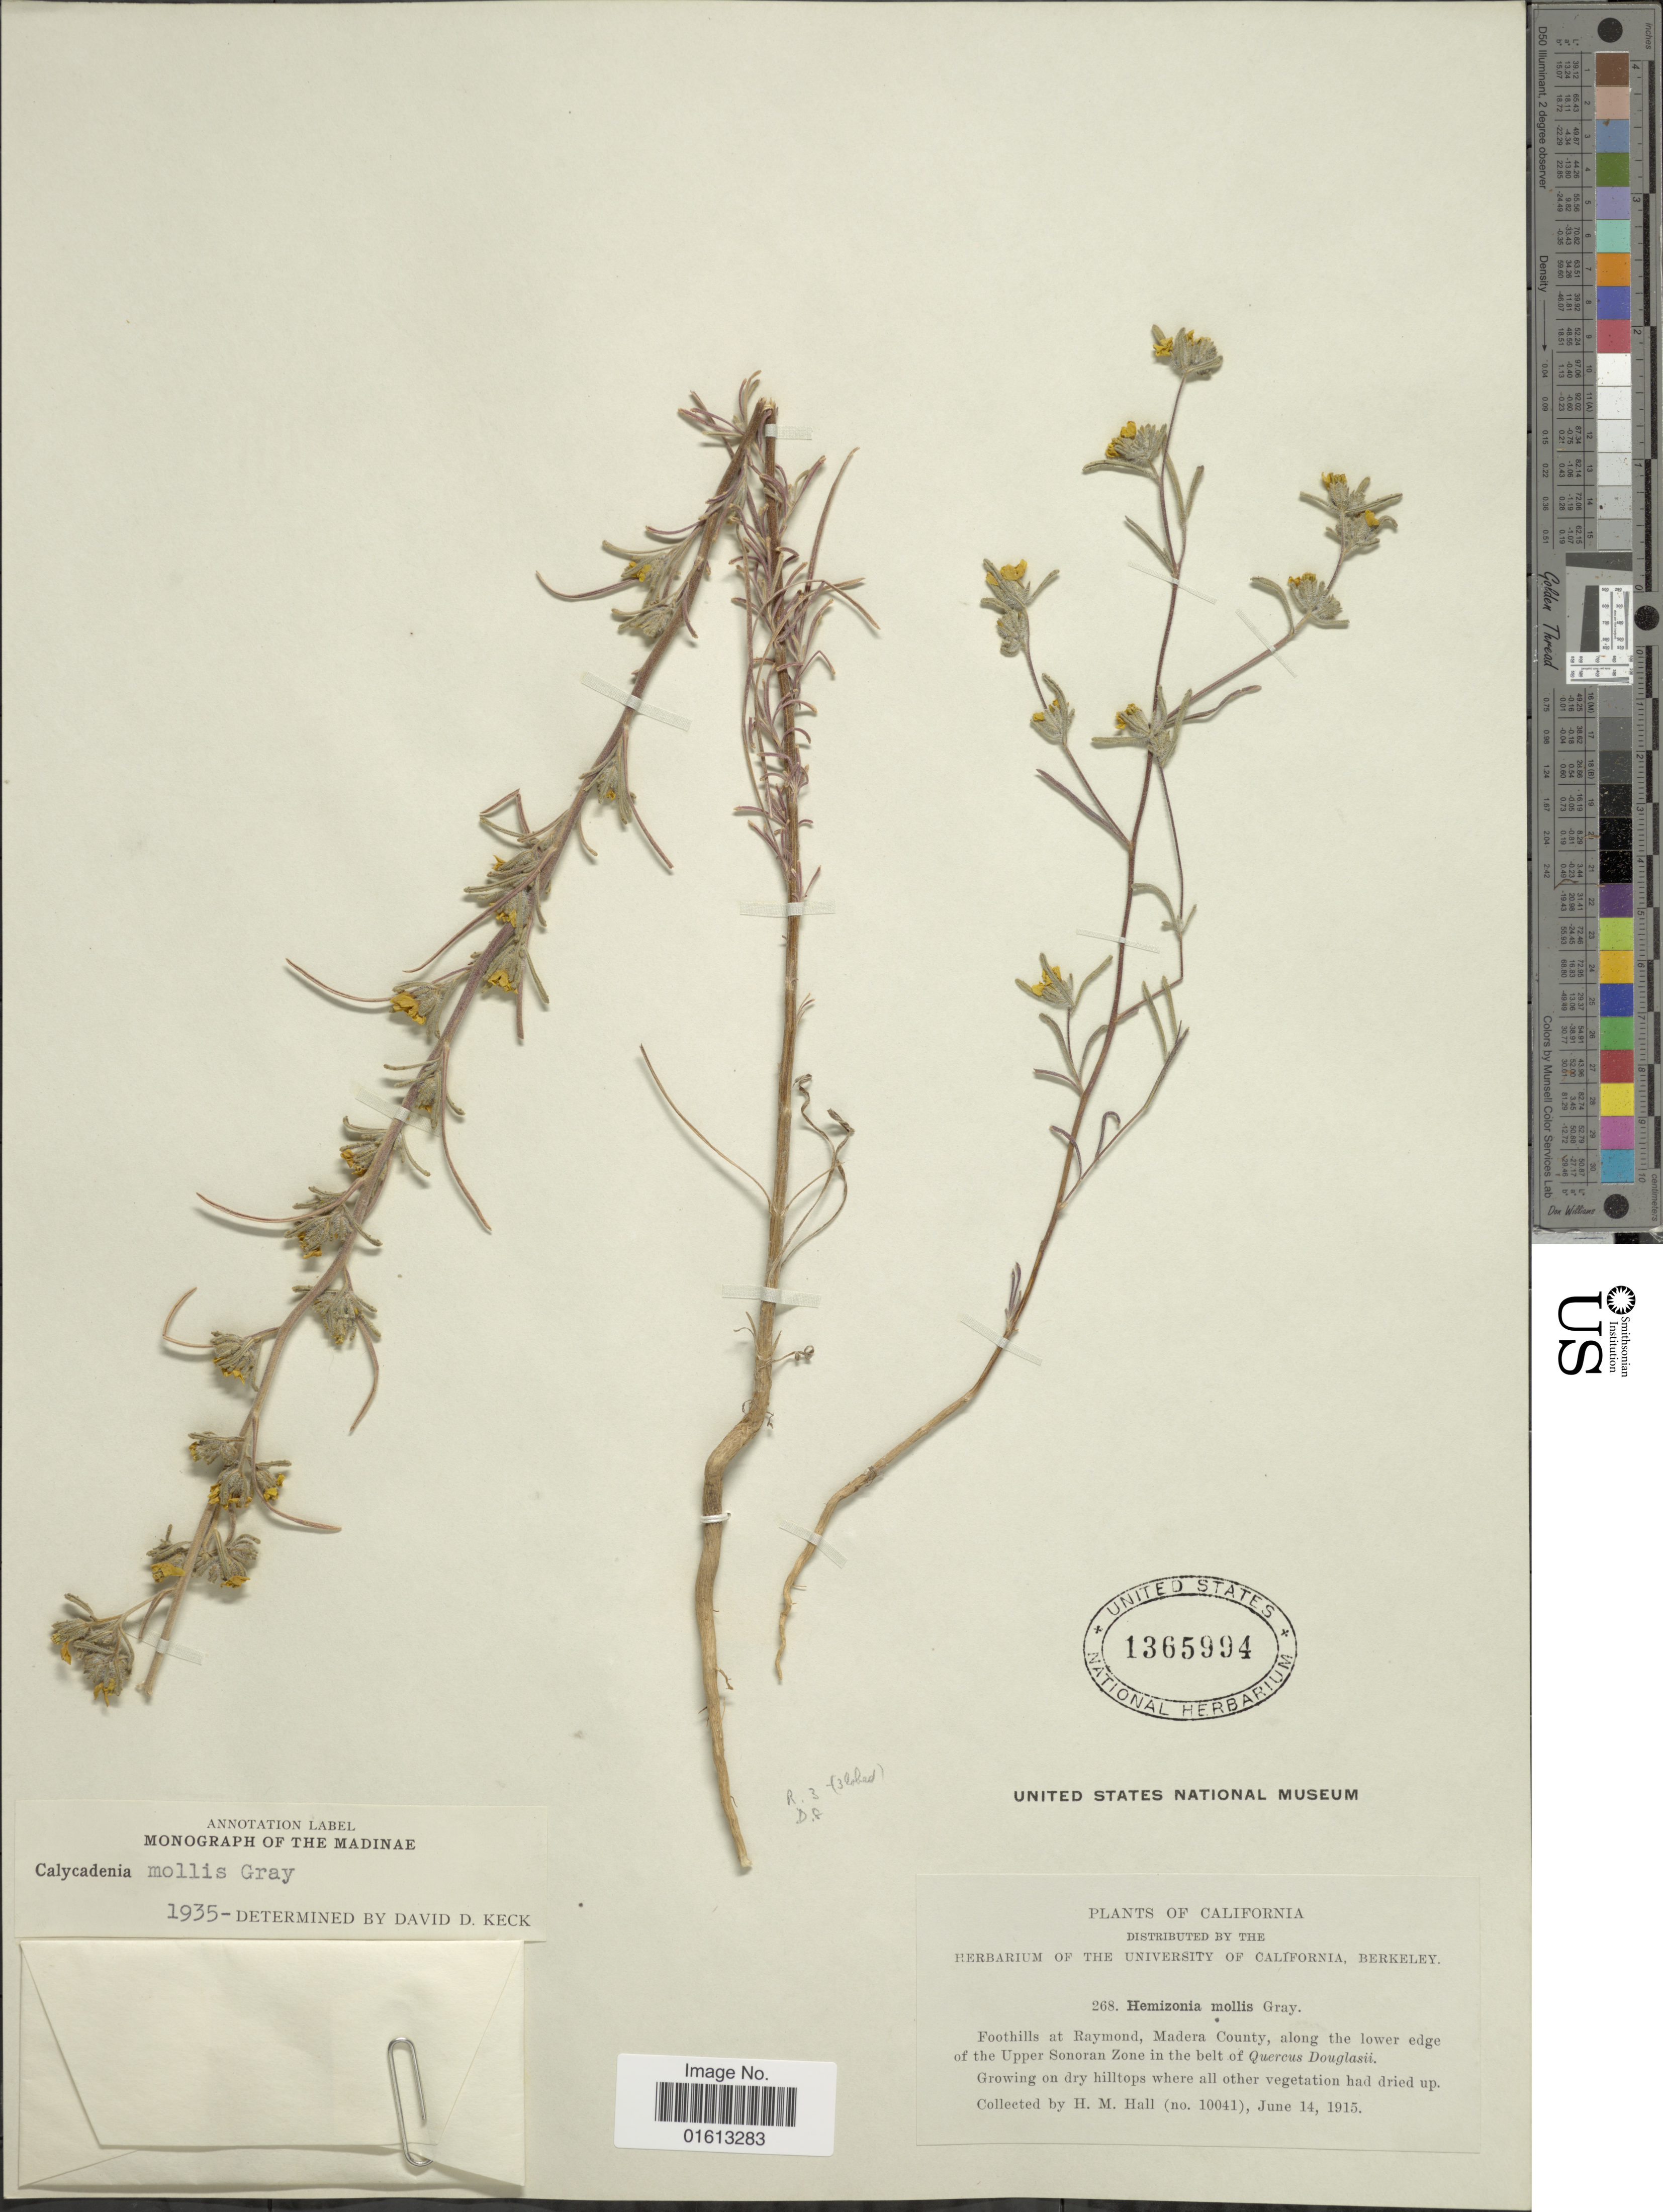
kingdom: Plantae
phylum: Tracheophyta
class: Magnoliopsida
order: Asterales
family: Asteraceae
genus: Calycadenia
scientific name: Calycadenia mollis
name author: A. Gray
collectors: H. M. Hall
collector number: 10041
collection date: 1915-06-14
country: United States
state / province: California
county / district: Madera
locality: Foothills at Raymond, Madera County, along the lower edge of the Upper Sonoran Zone in the belt of Quercus Douglassii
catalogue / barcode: US 1365994